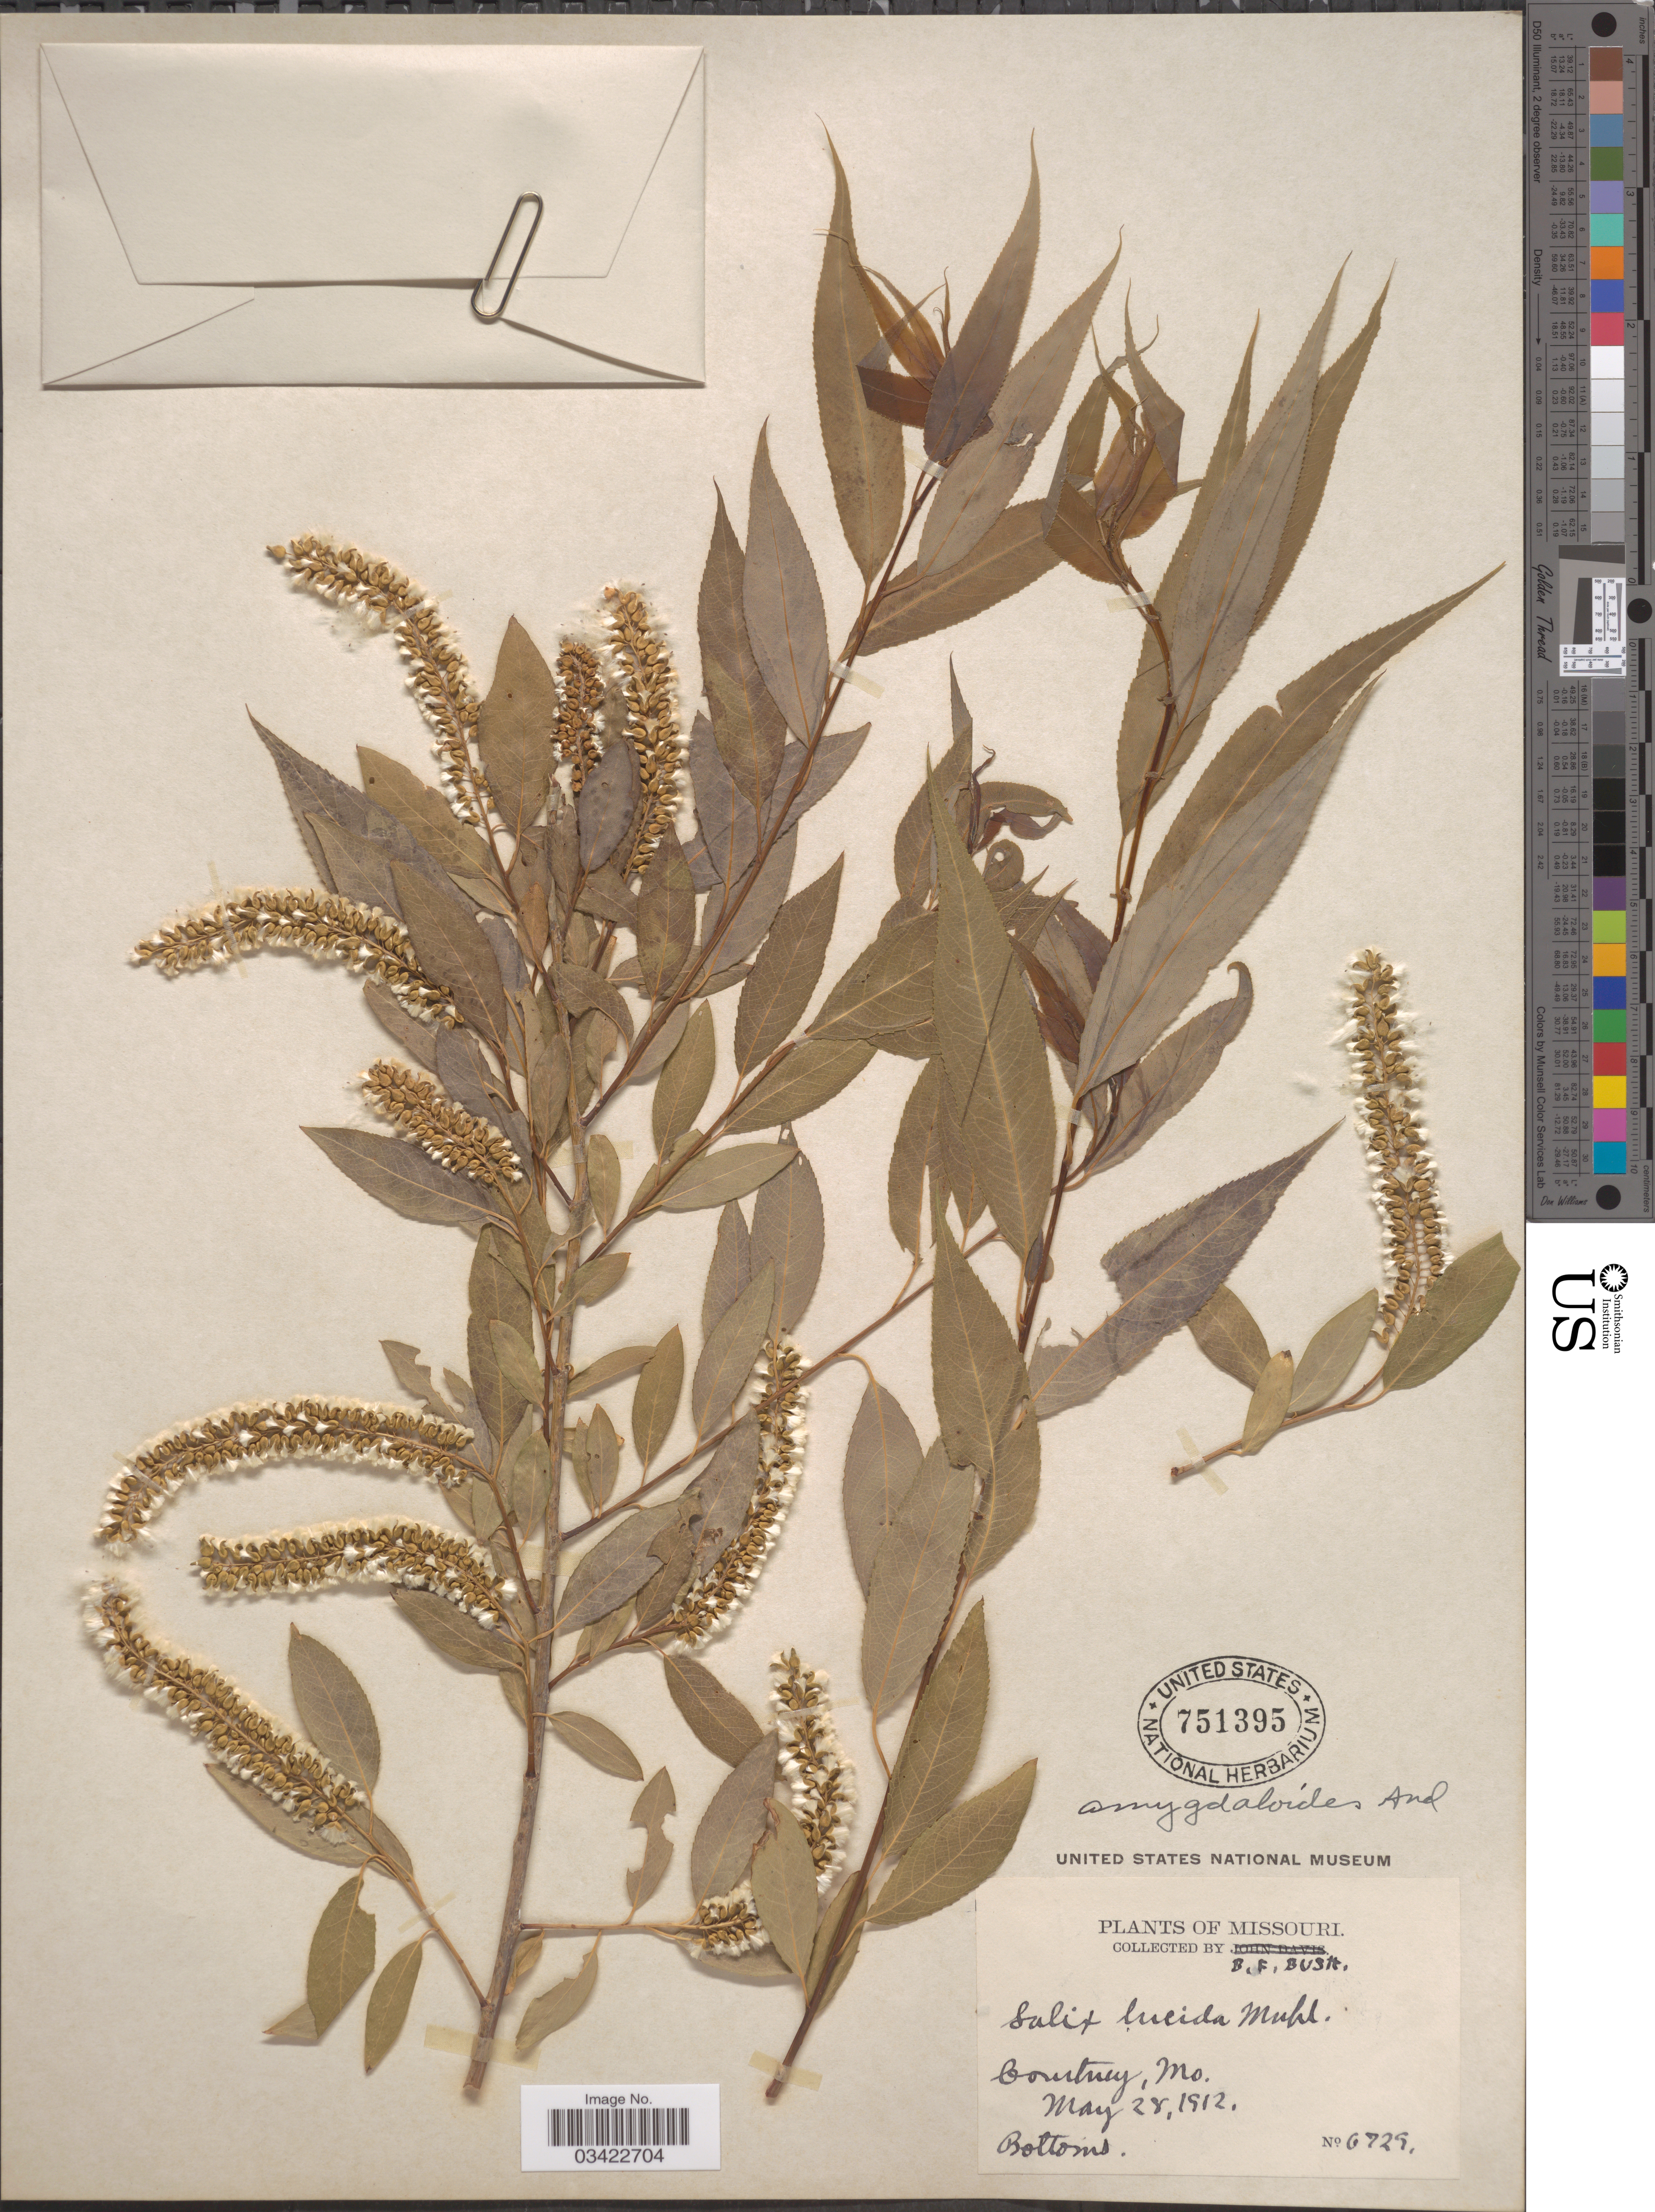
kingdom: Plantae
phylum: Tracheophyta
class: Magnoliopsida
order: Malpighiales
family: Salicaceae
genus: Salix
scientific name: Salix amygdaloides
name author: Andersson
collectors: B. F. Bush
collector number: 6729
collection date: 1912-05-28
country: United States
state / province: Missouri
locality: Courtney.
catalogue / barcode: US 751395